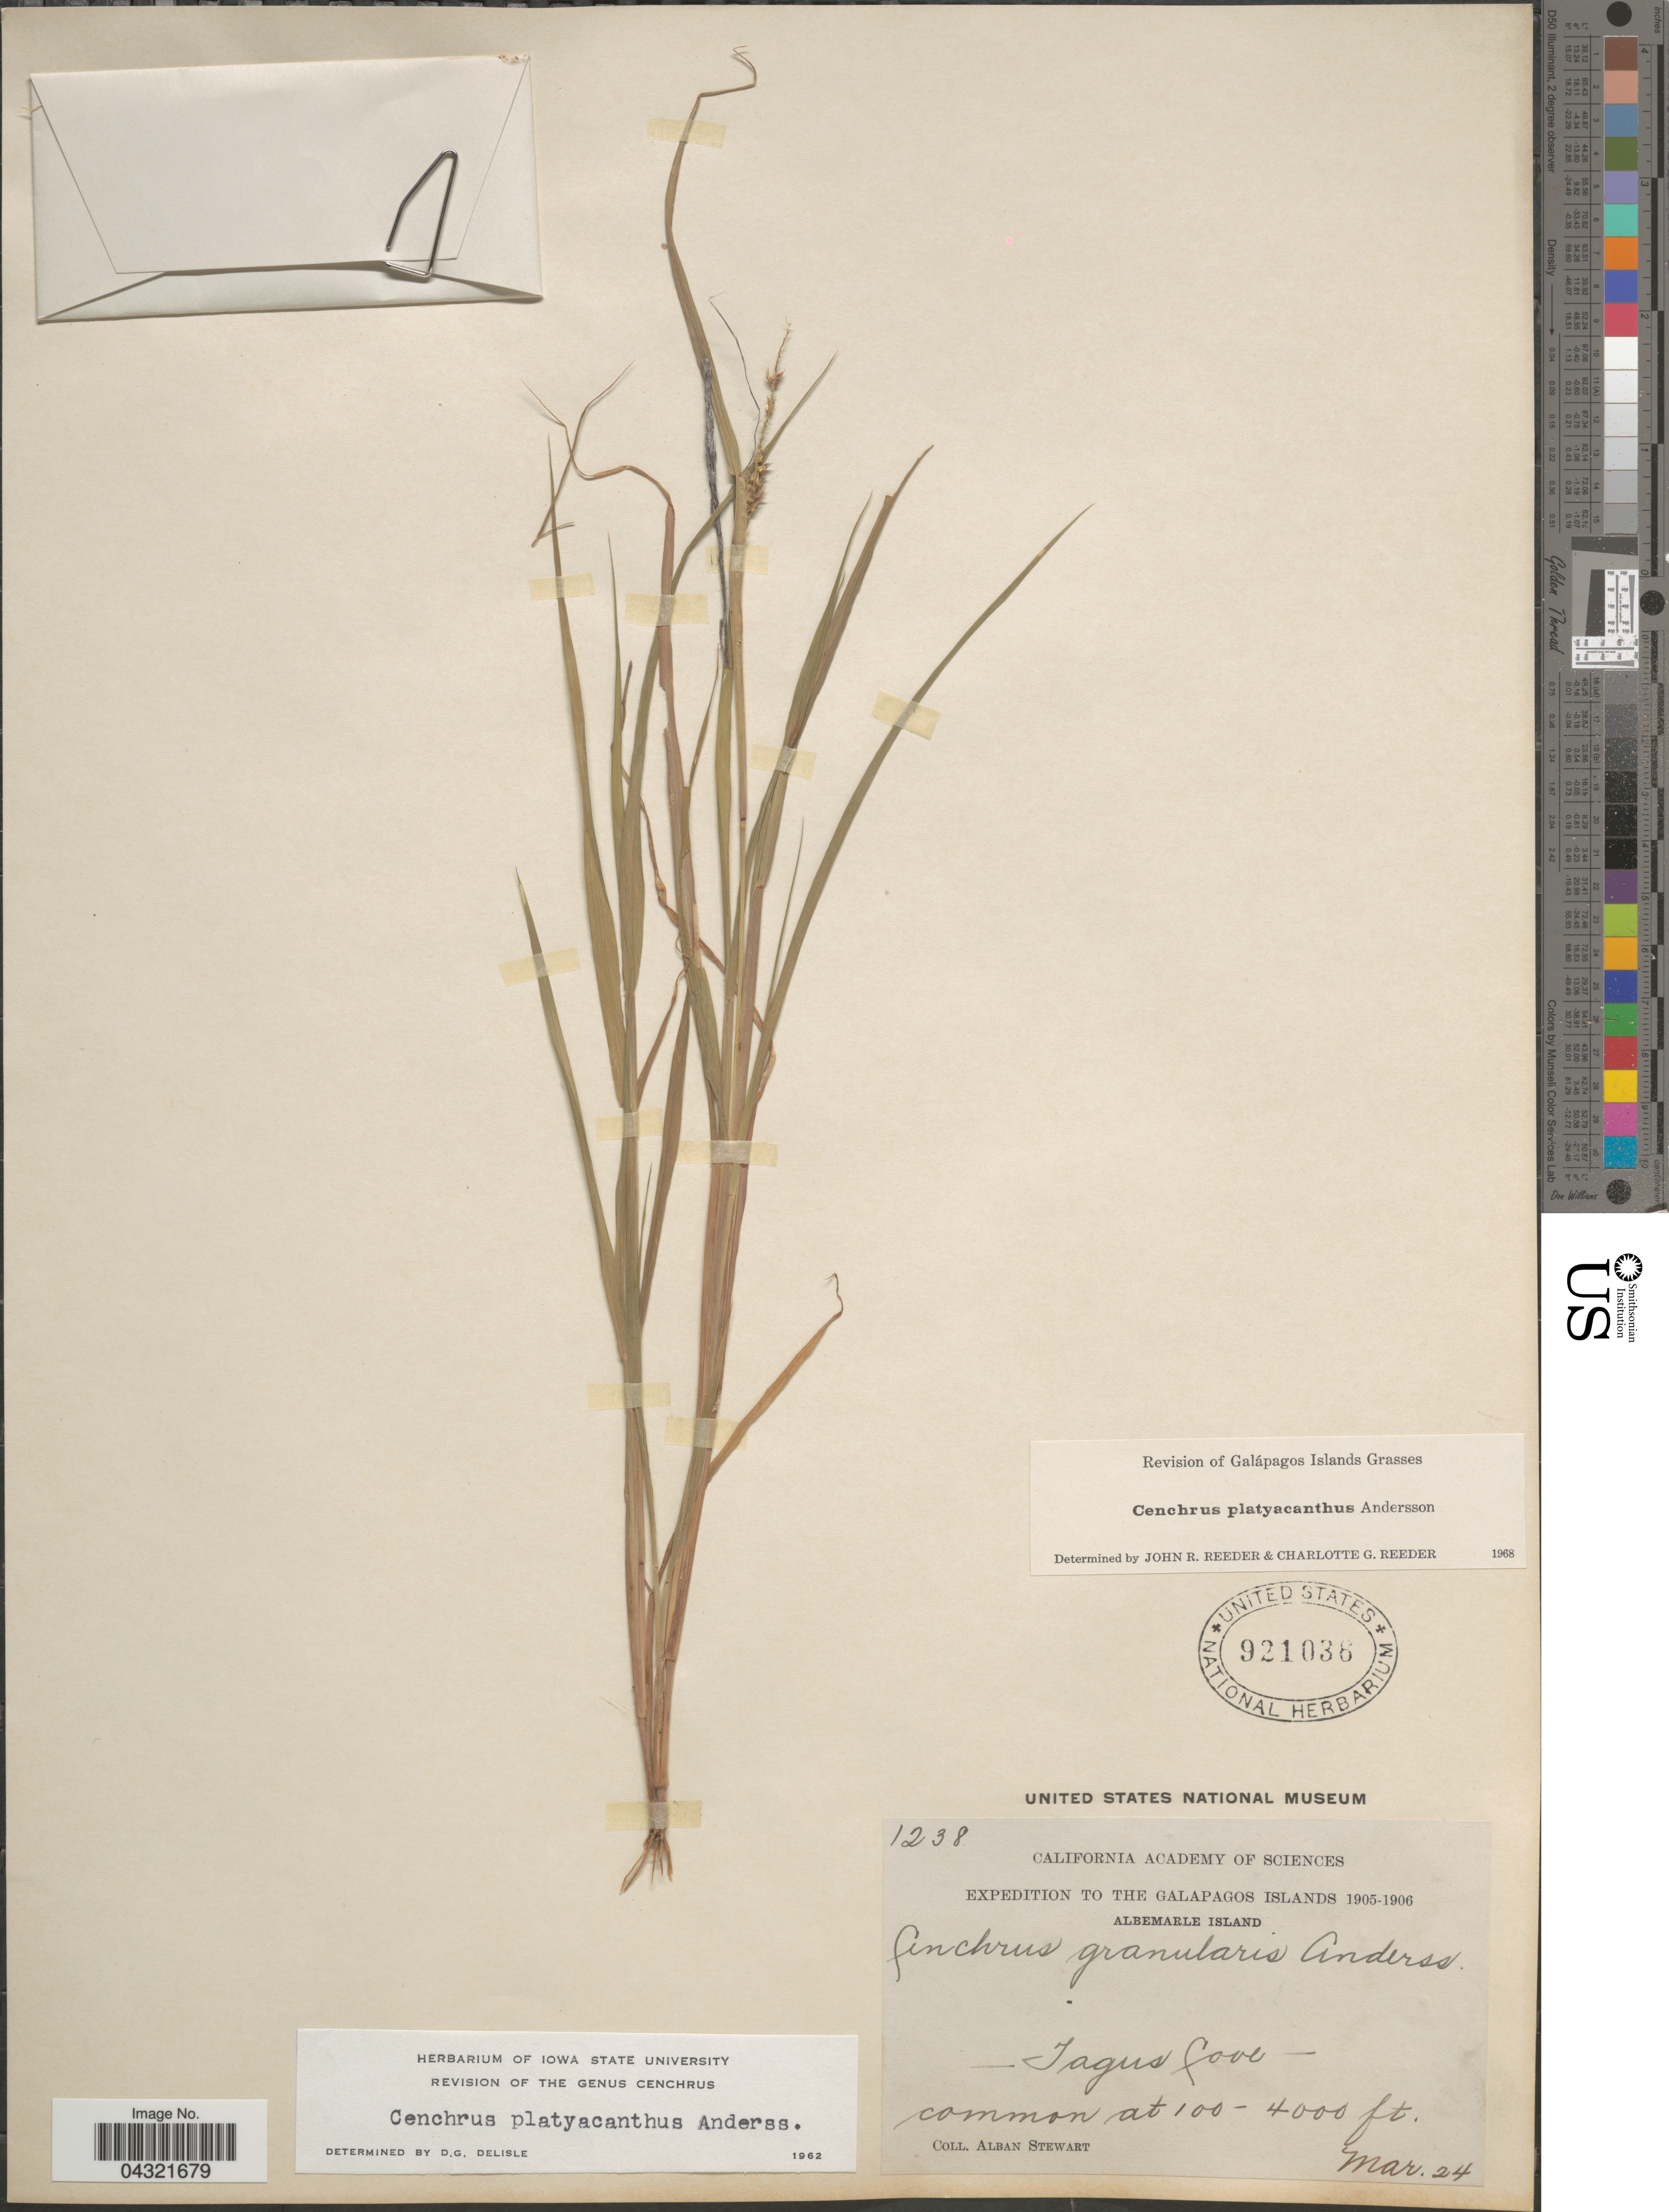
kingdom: Plantae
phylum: Tracheophyta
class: Liliopsida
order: Poales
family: Poaceae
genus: Cenchrus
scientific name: Cenchrus platyacanthus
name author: Andersson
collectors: A. Stewart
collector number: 1238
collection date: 1905-03-24/1906-03-24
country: Ecuador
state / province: Colón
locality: Expedition to The Galapagos Islands 1905-1906. Albemarle Island. Tagus Cove.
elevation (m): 30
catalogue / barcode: US 921036